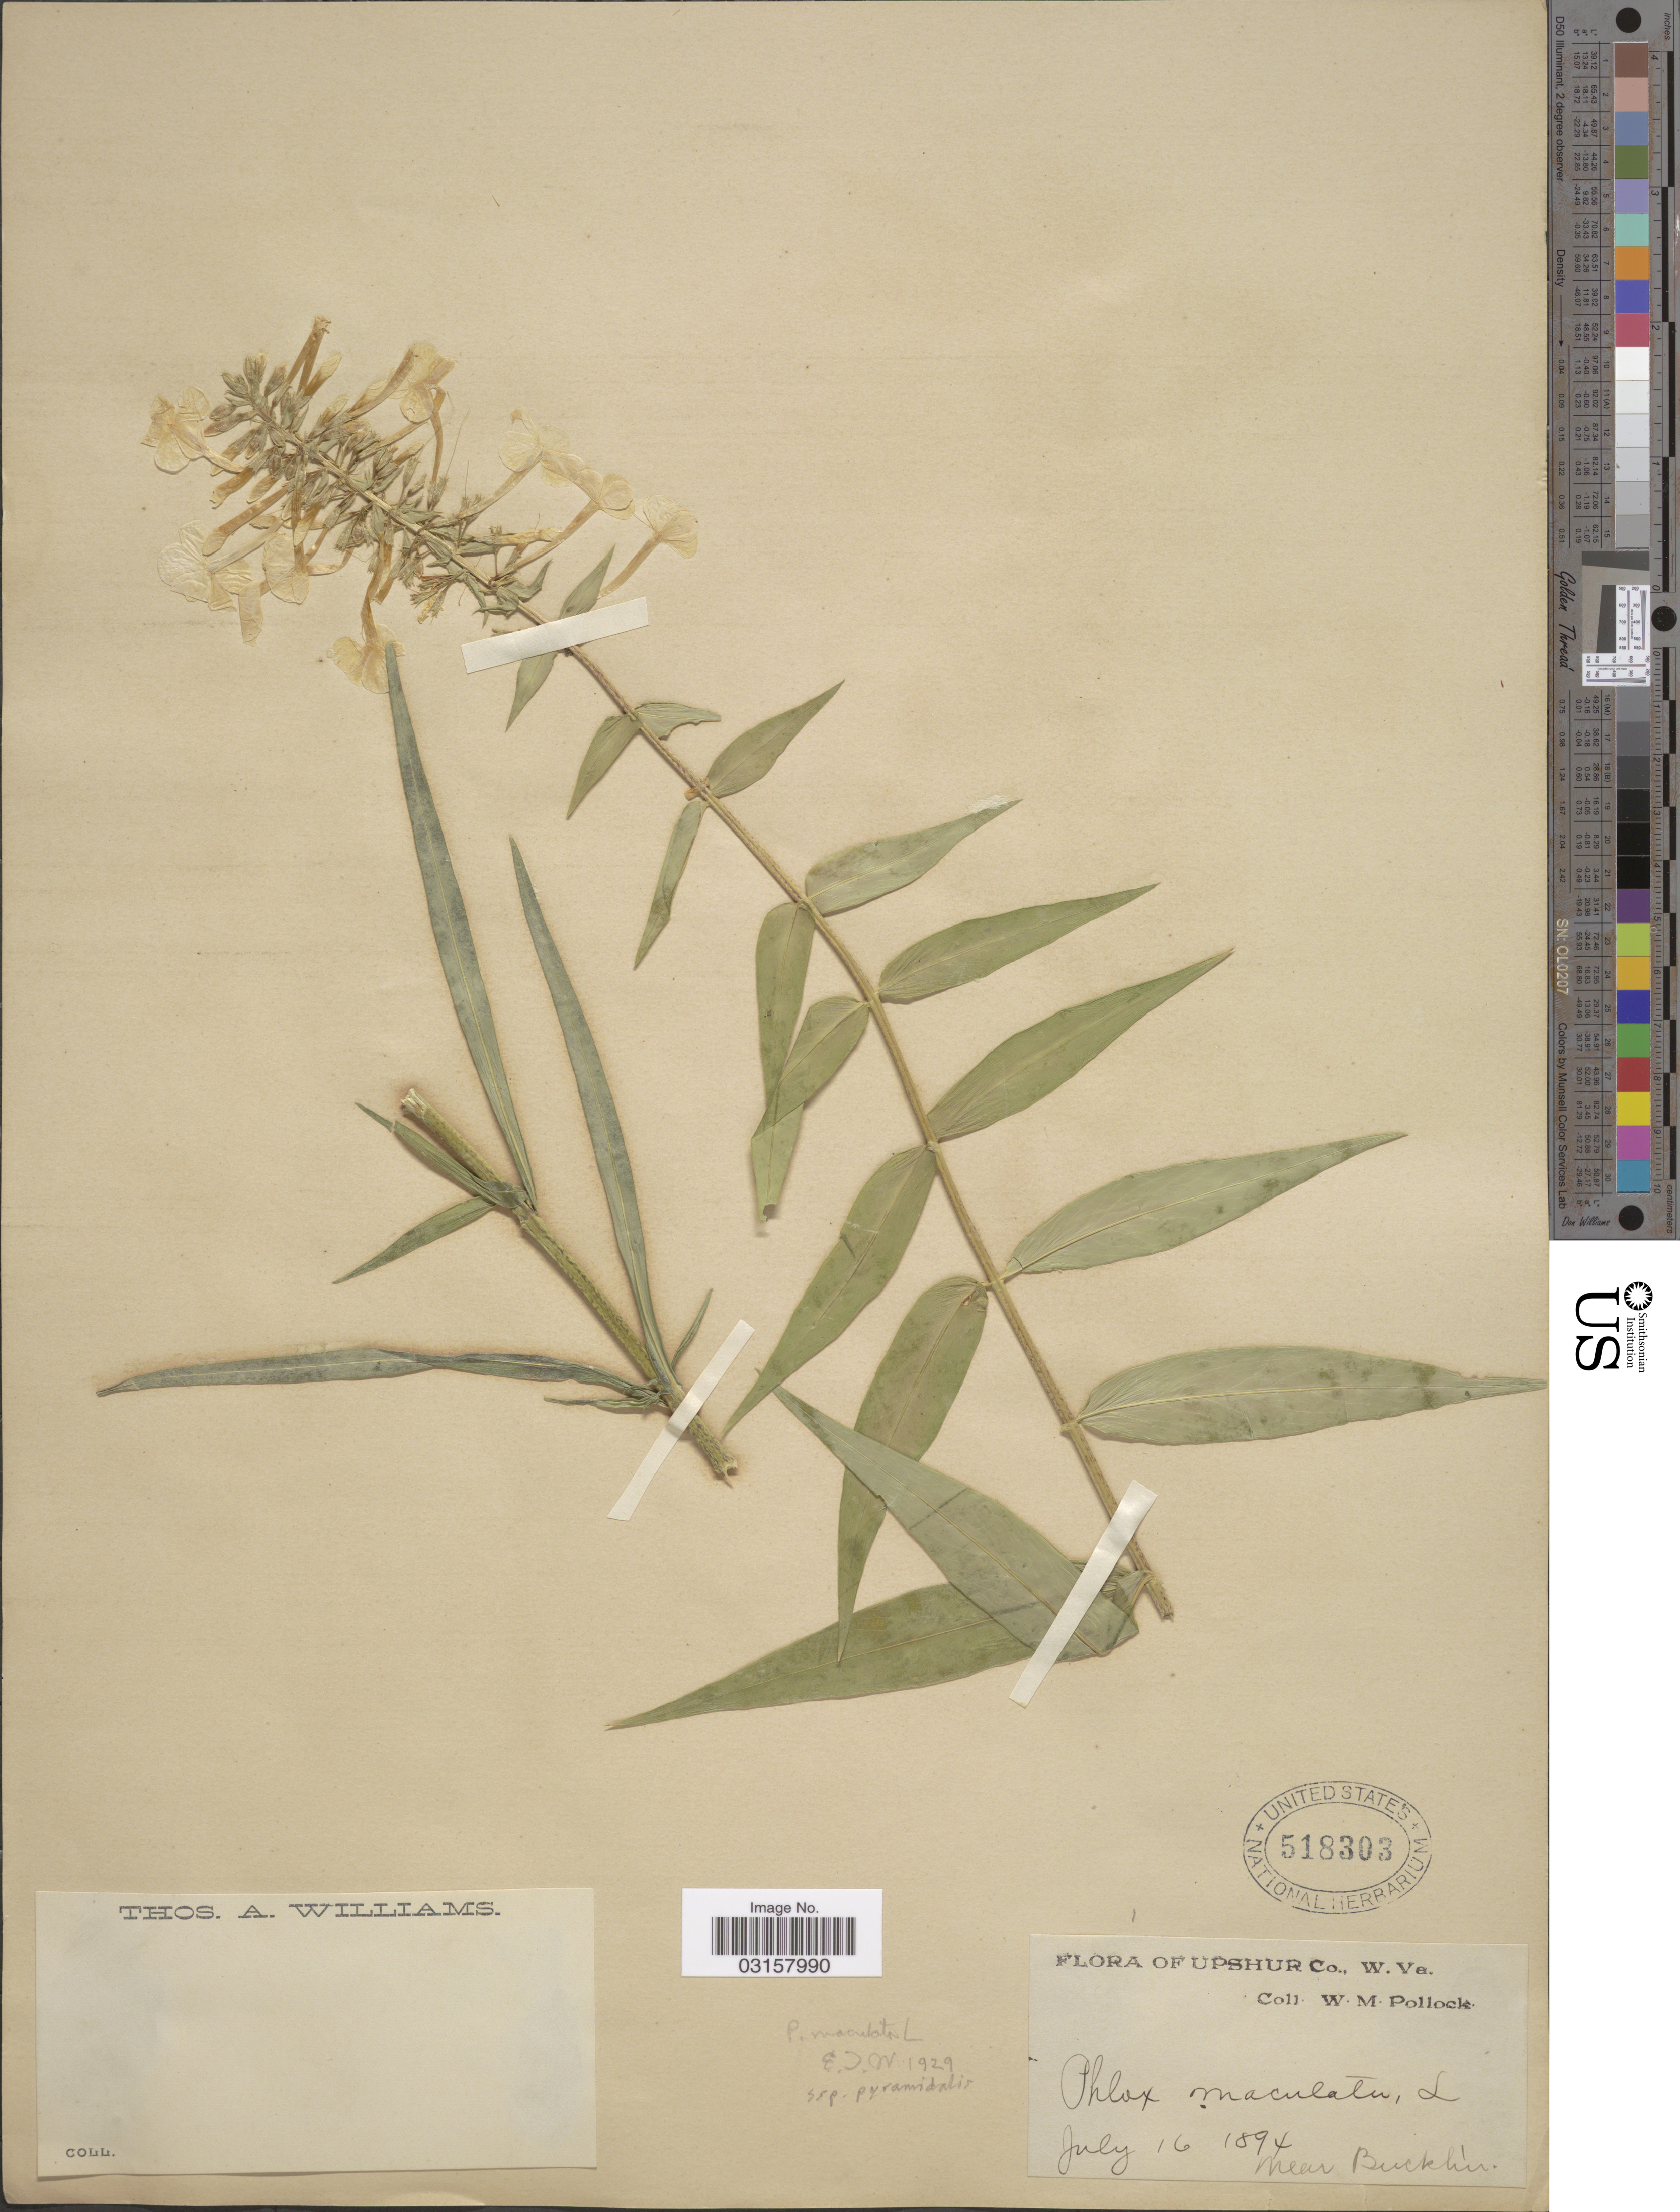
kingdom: Plantae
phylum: Tracheophyta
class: Magnoliopsida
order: Ericales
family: Polemoniaceae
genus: Phlox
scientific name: Phlox x pyramidalis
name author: (Sm.) Wherry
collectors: W. M. Pollock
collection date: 1894-07-16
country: United States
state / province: West Virginia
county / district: Upshur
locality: Near Bucklín.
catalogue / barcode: US 518303